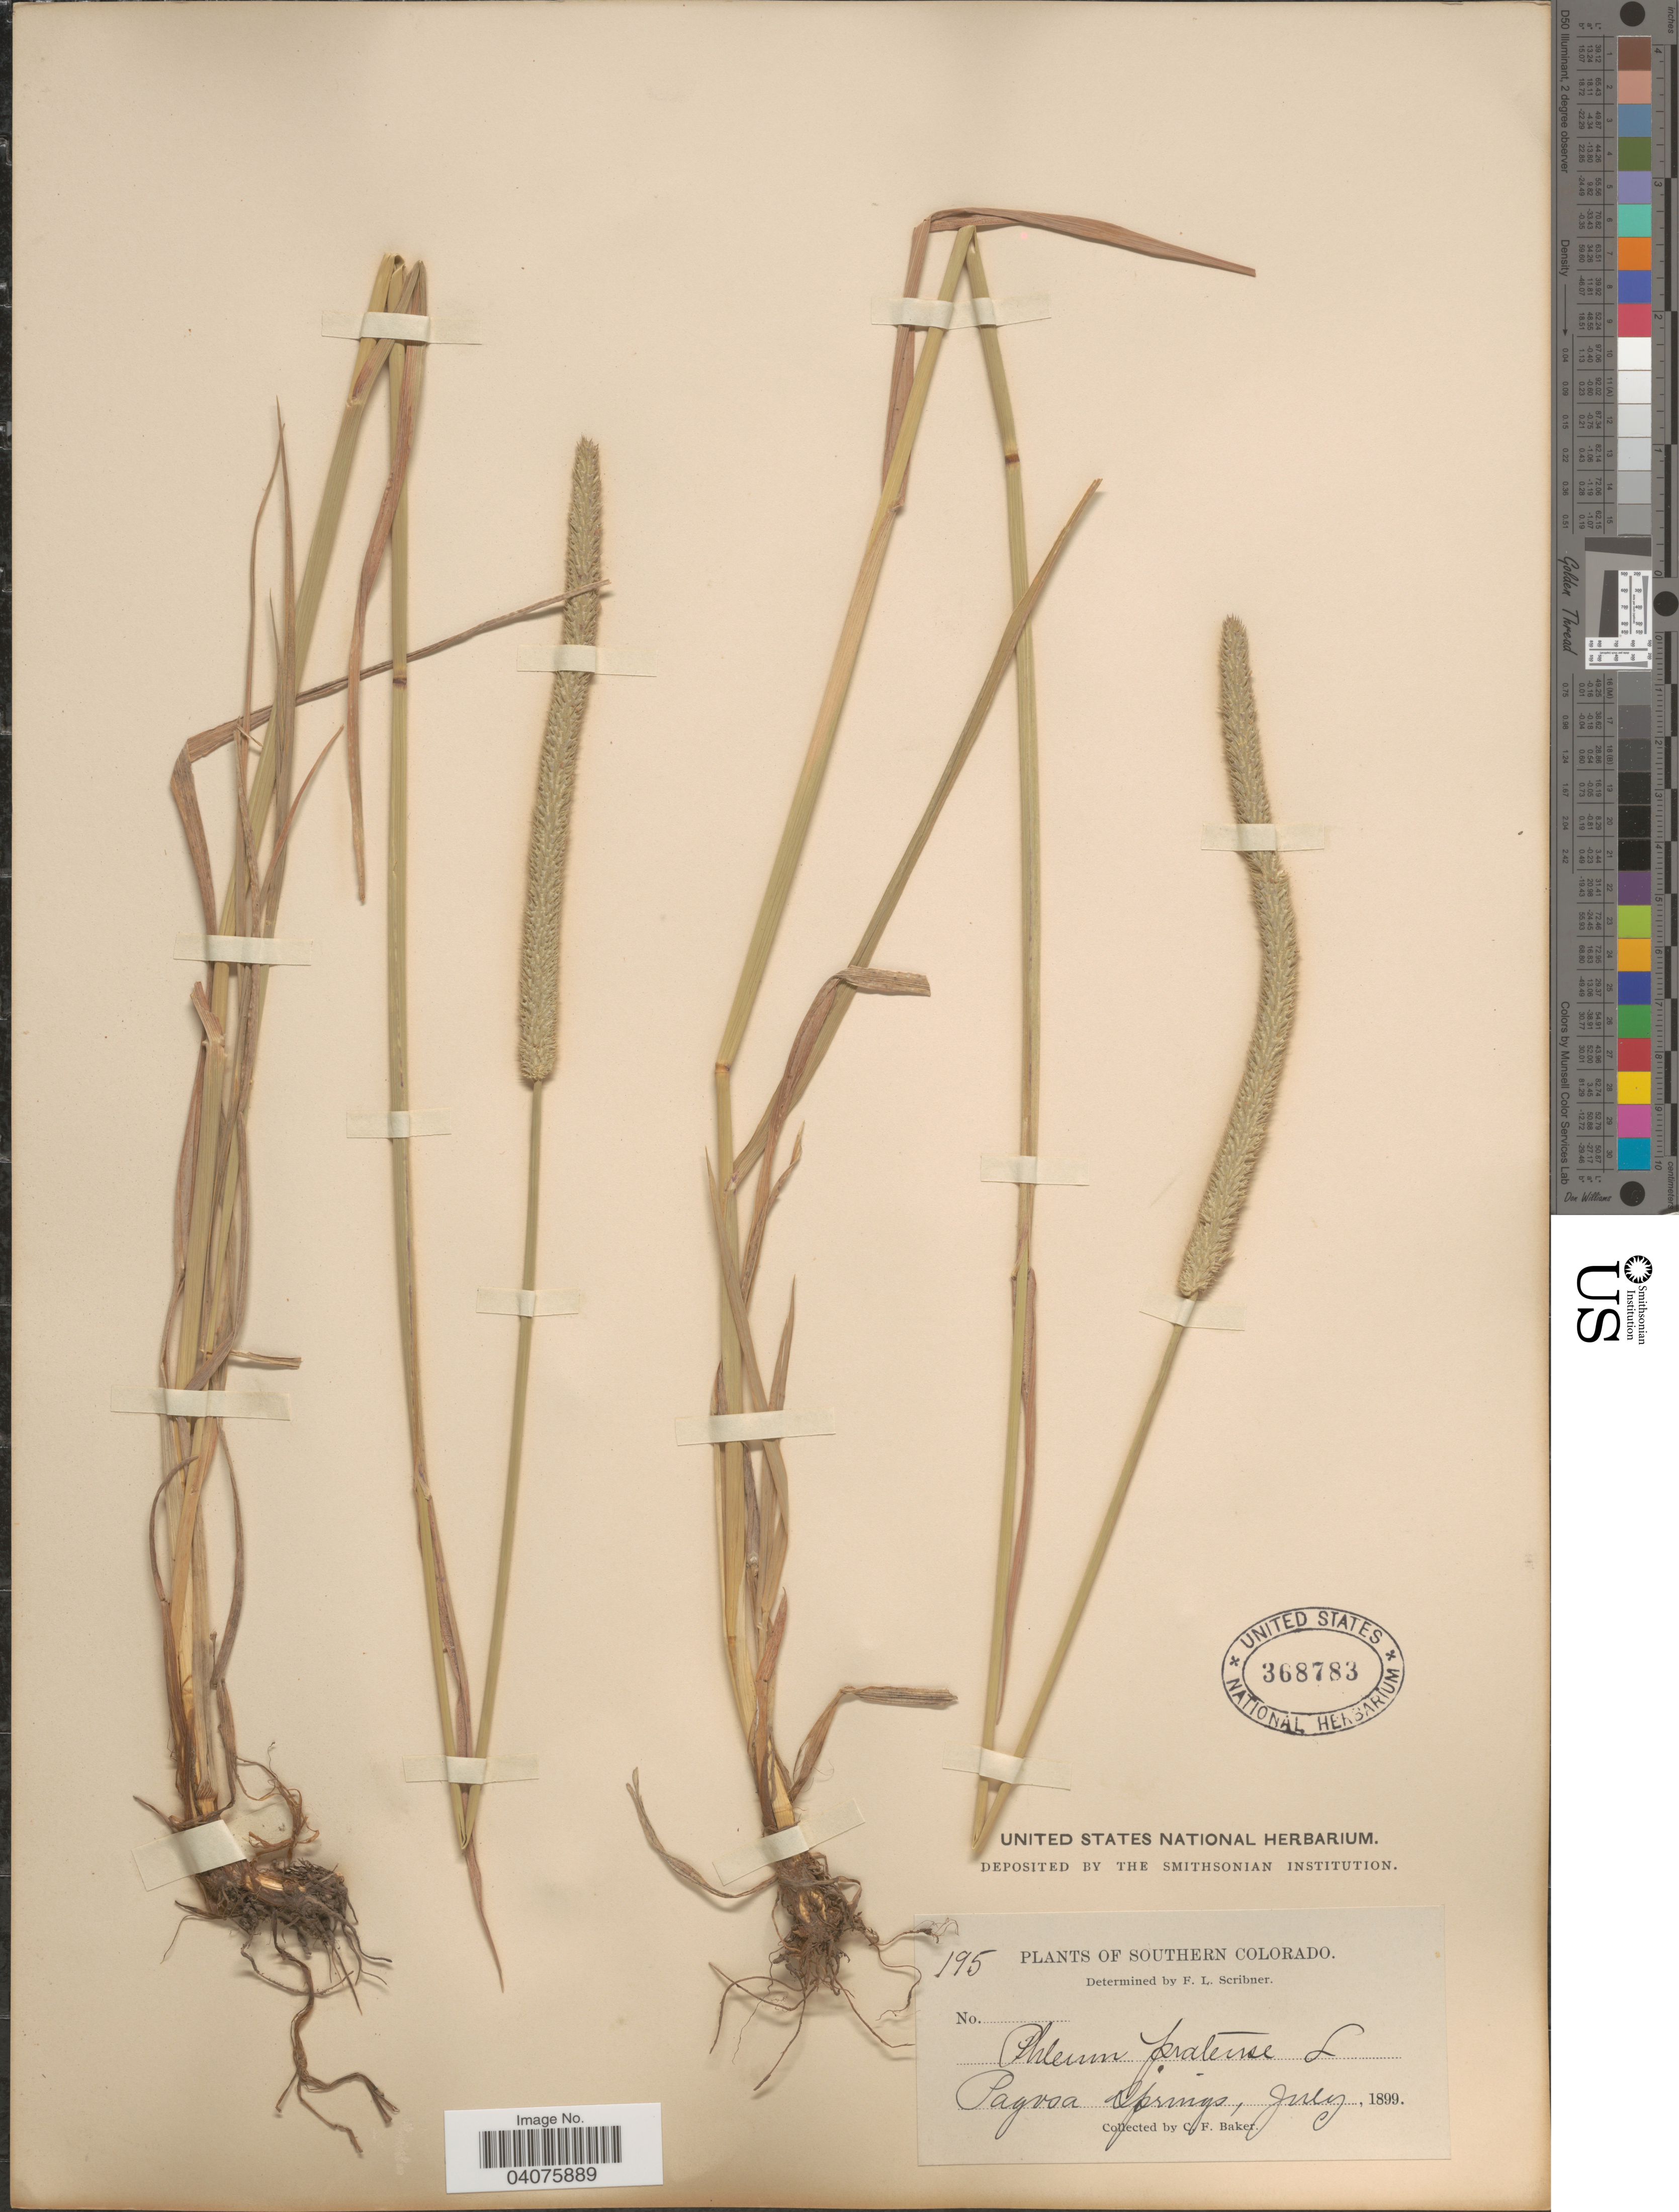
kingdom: Plantae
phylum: Tracheophyta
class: Liliopsida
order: Poales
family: Poaceae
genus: Phleum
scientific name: Phleum pratense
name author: L.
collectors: C. F. Baker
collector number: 195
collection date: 1899-07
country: United States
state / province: Colorado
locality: Southern Colorado. Pagosa Springs.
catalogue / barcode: US 368783